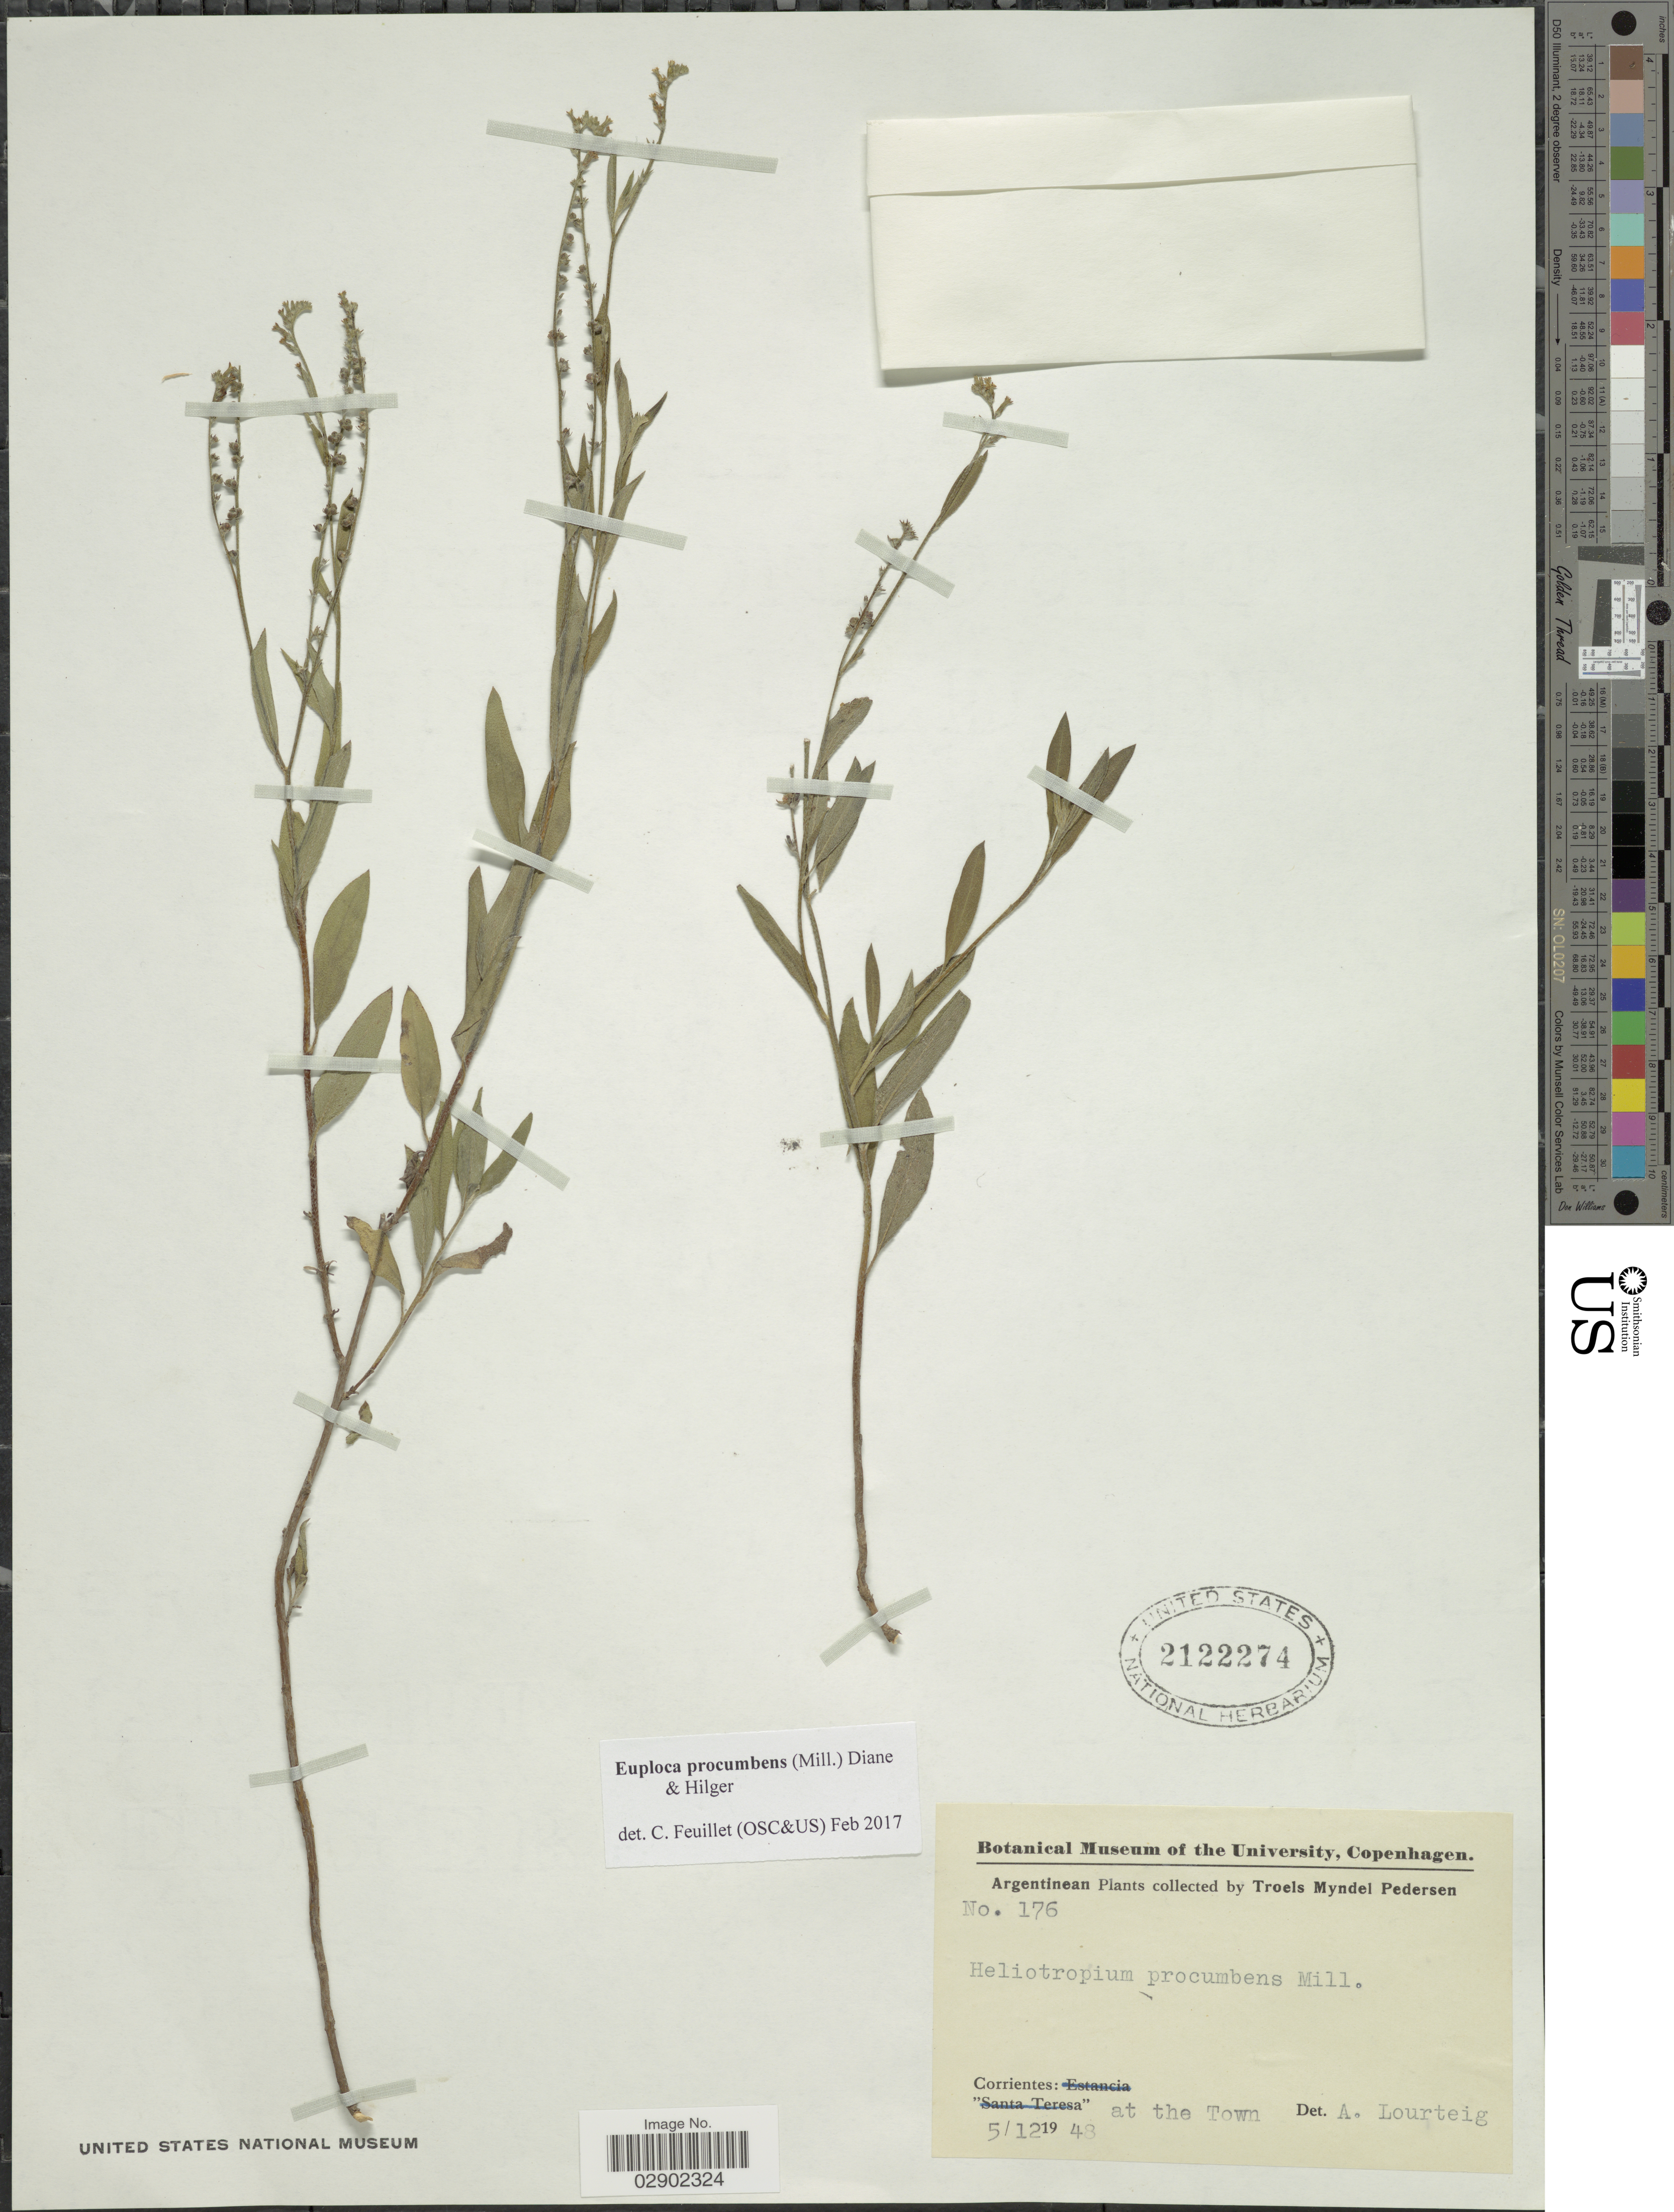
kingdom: Plantae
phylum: Tracheophyta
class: Magnoliopsida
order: Boraginales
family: Heliotropiaceae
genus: Euploca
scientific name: Euploca procumbens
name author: (Mill.) Diane & Hilger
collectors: T. Pederson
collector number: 176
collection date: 1948-12-05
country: Argentina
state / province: Corrientes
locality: At the Town.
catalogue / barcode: US 2122274